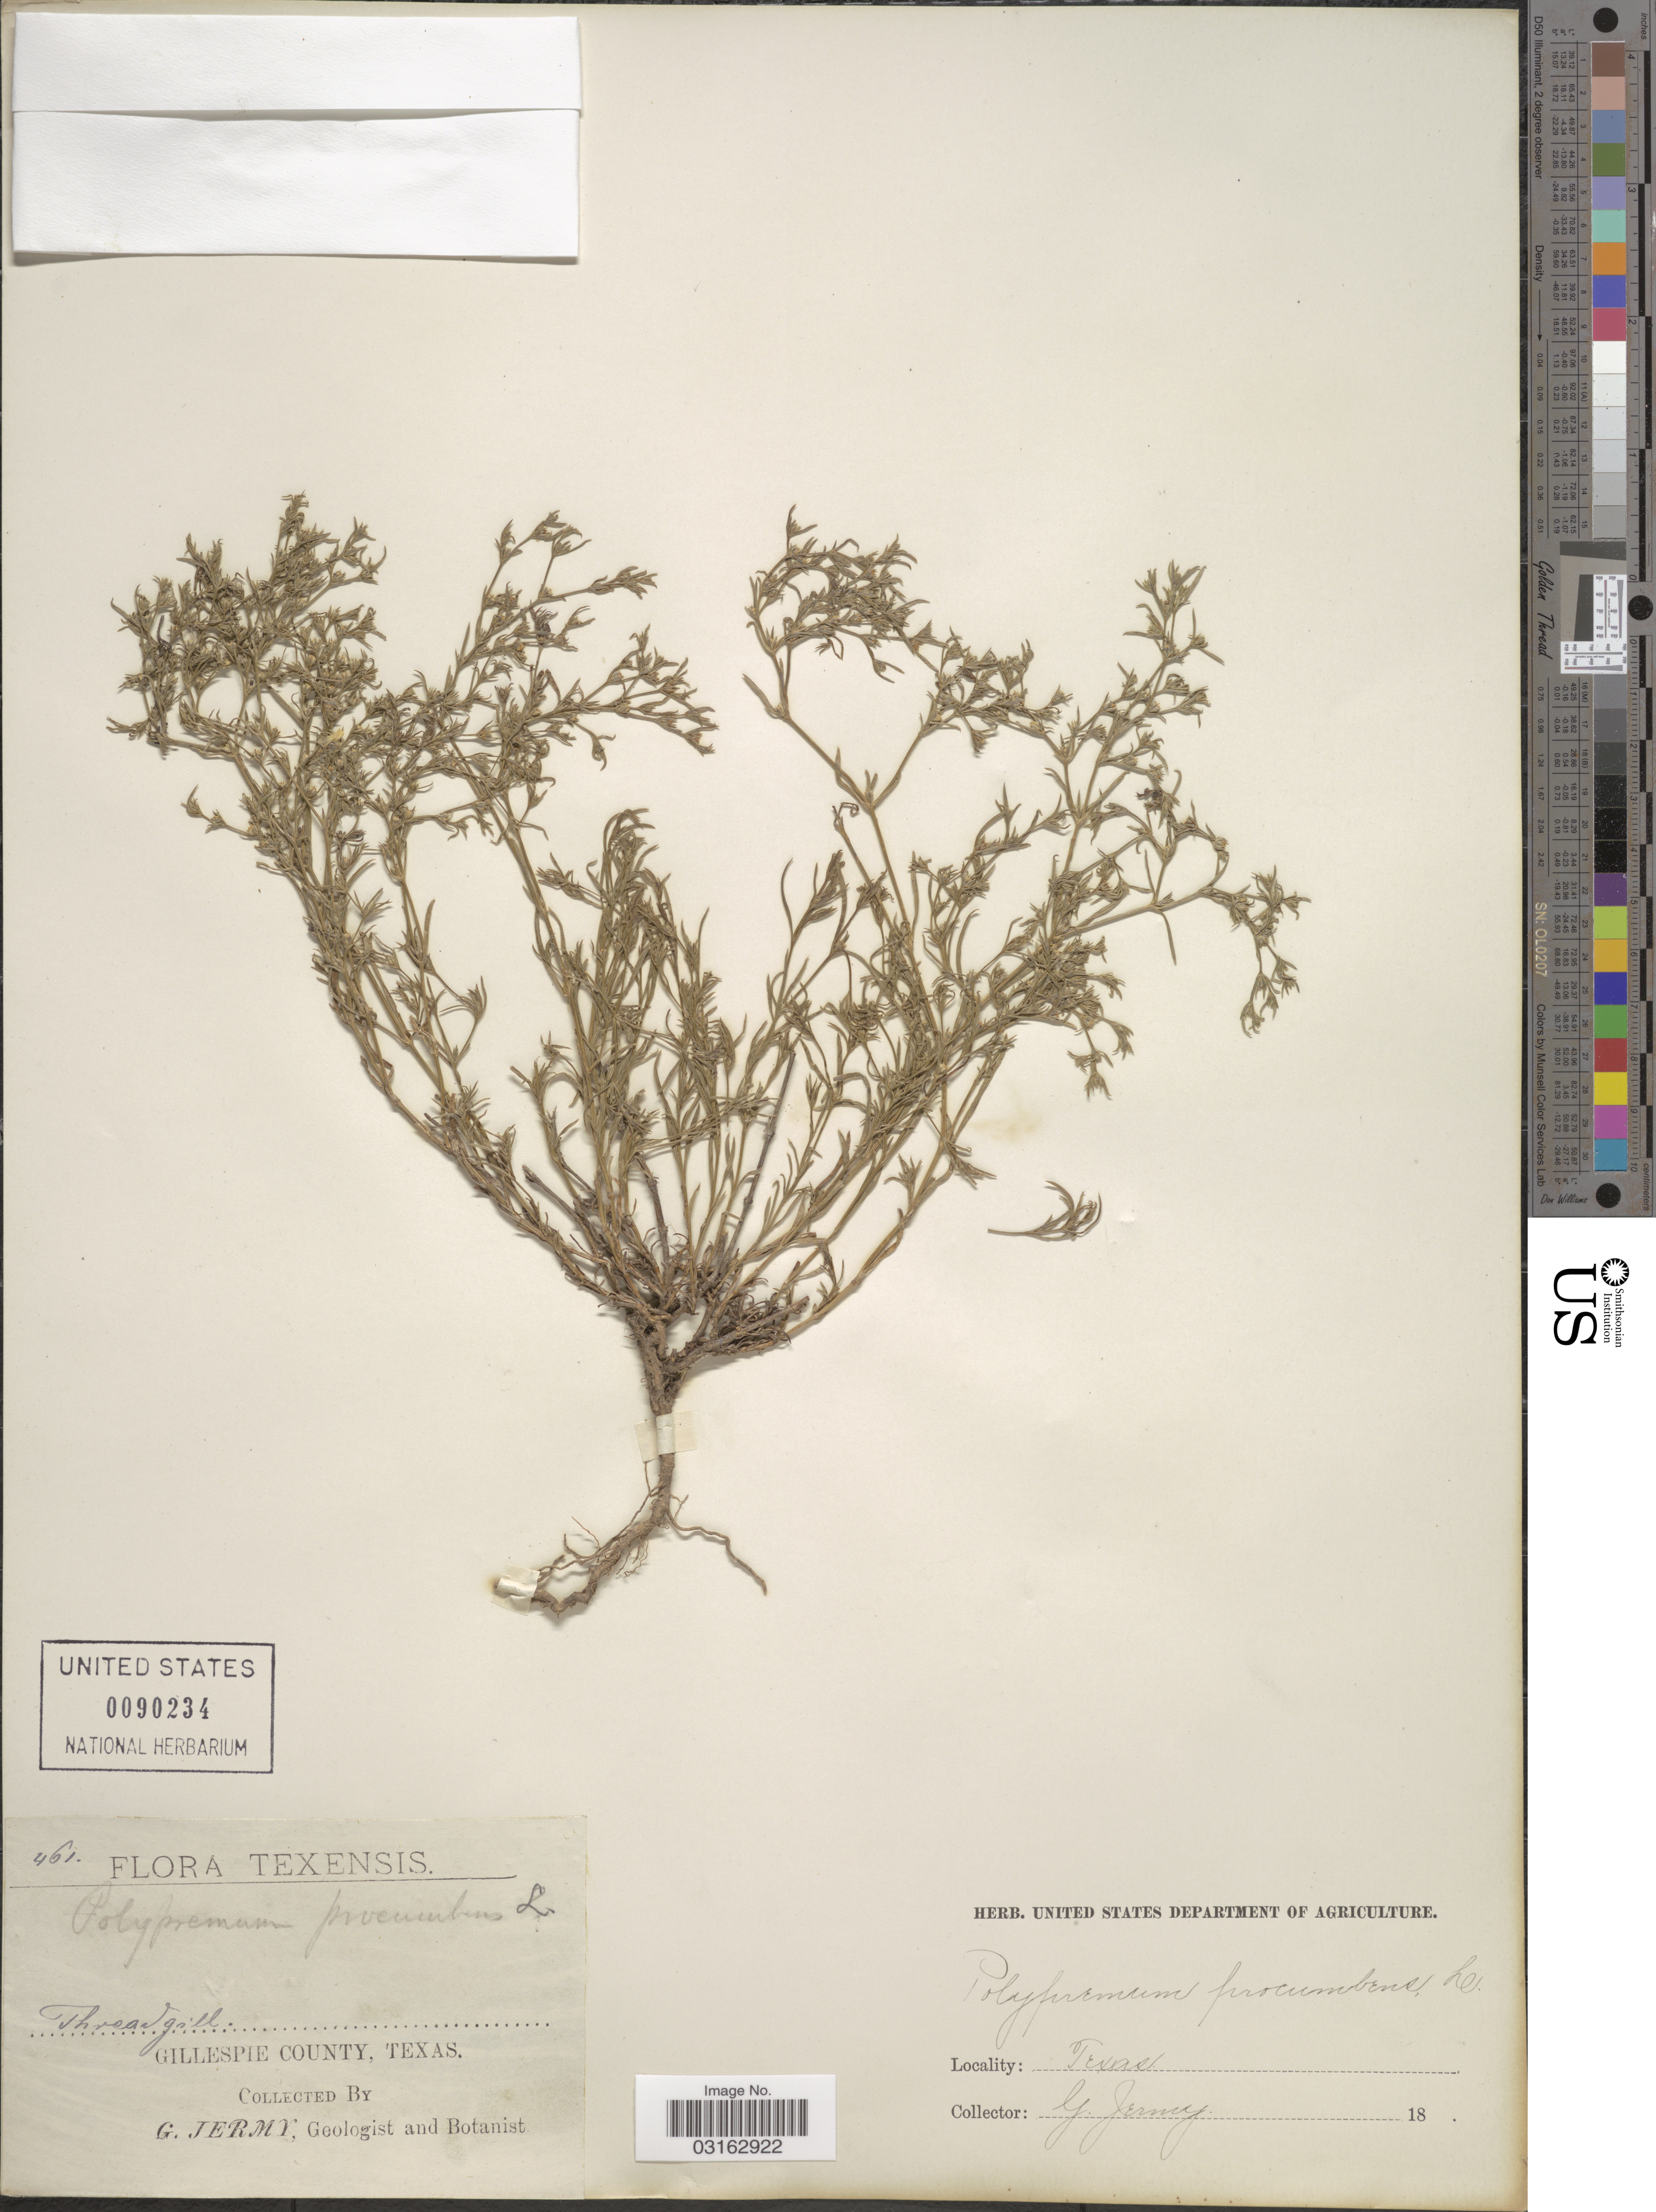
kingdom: Plantae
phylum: Tracheophyta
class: Magnoliopsida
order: Lamiales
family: Tetrachondraceae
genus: Polypremum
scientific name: Polypremum procumbens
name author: L.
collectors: G. Jermy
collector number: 461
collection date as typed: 18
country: United States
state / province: Texas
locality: Threadgill, Gillespie County.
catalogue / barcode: US 90234